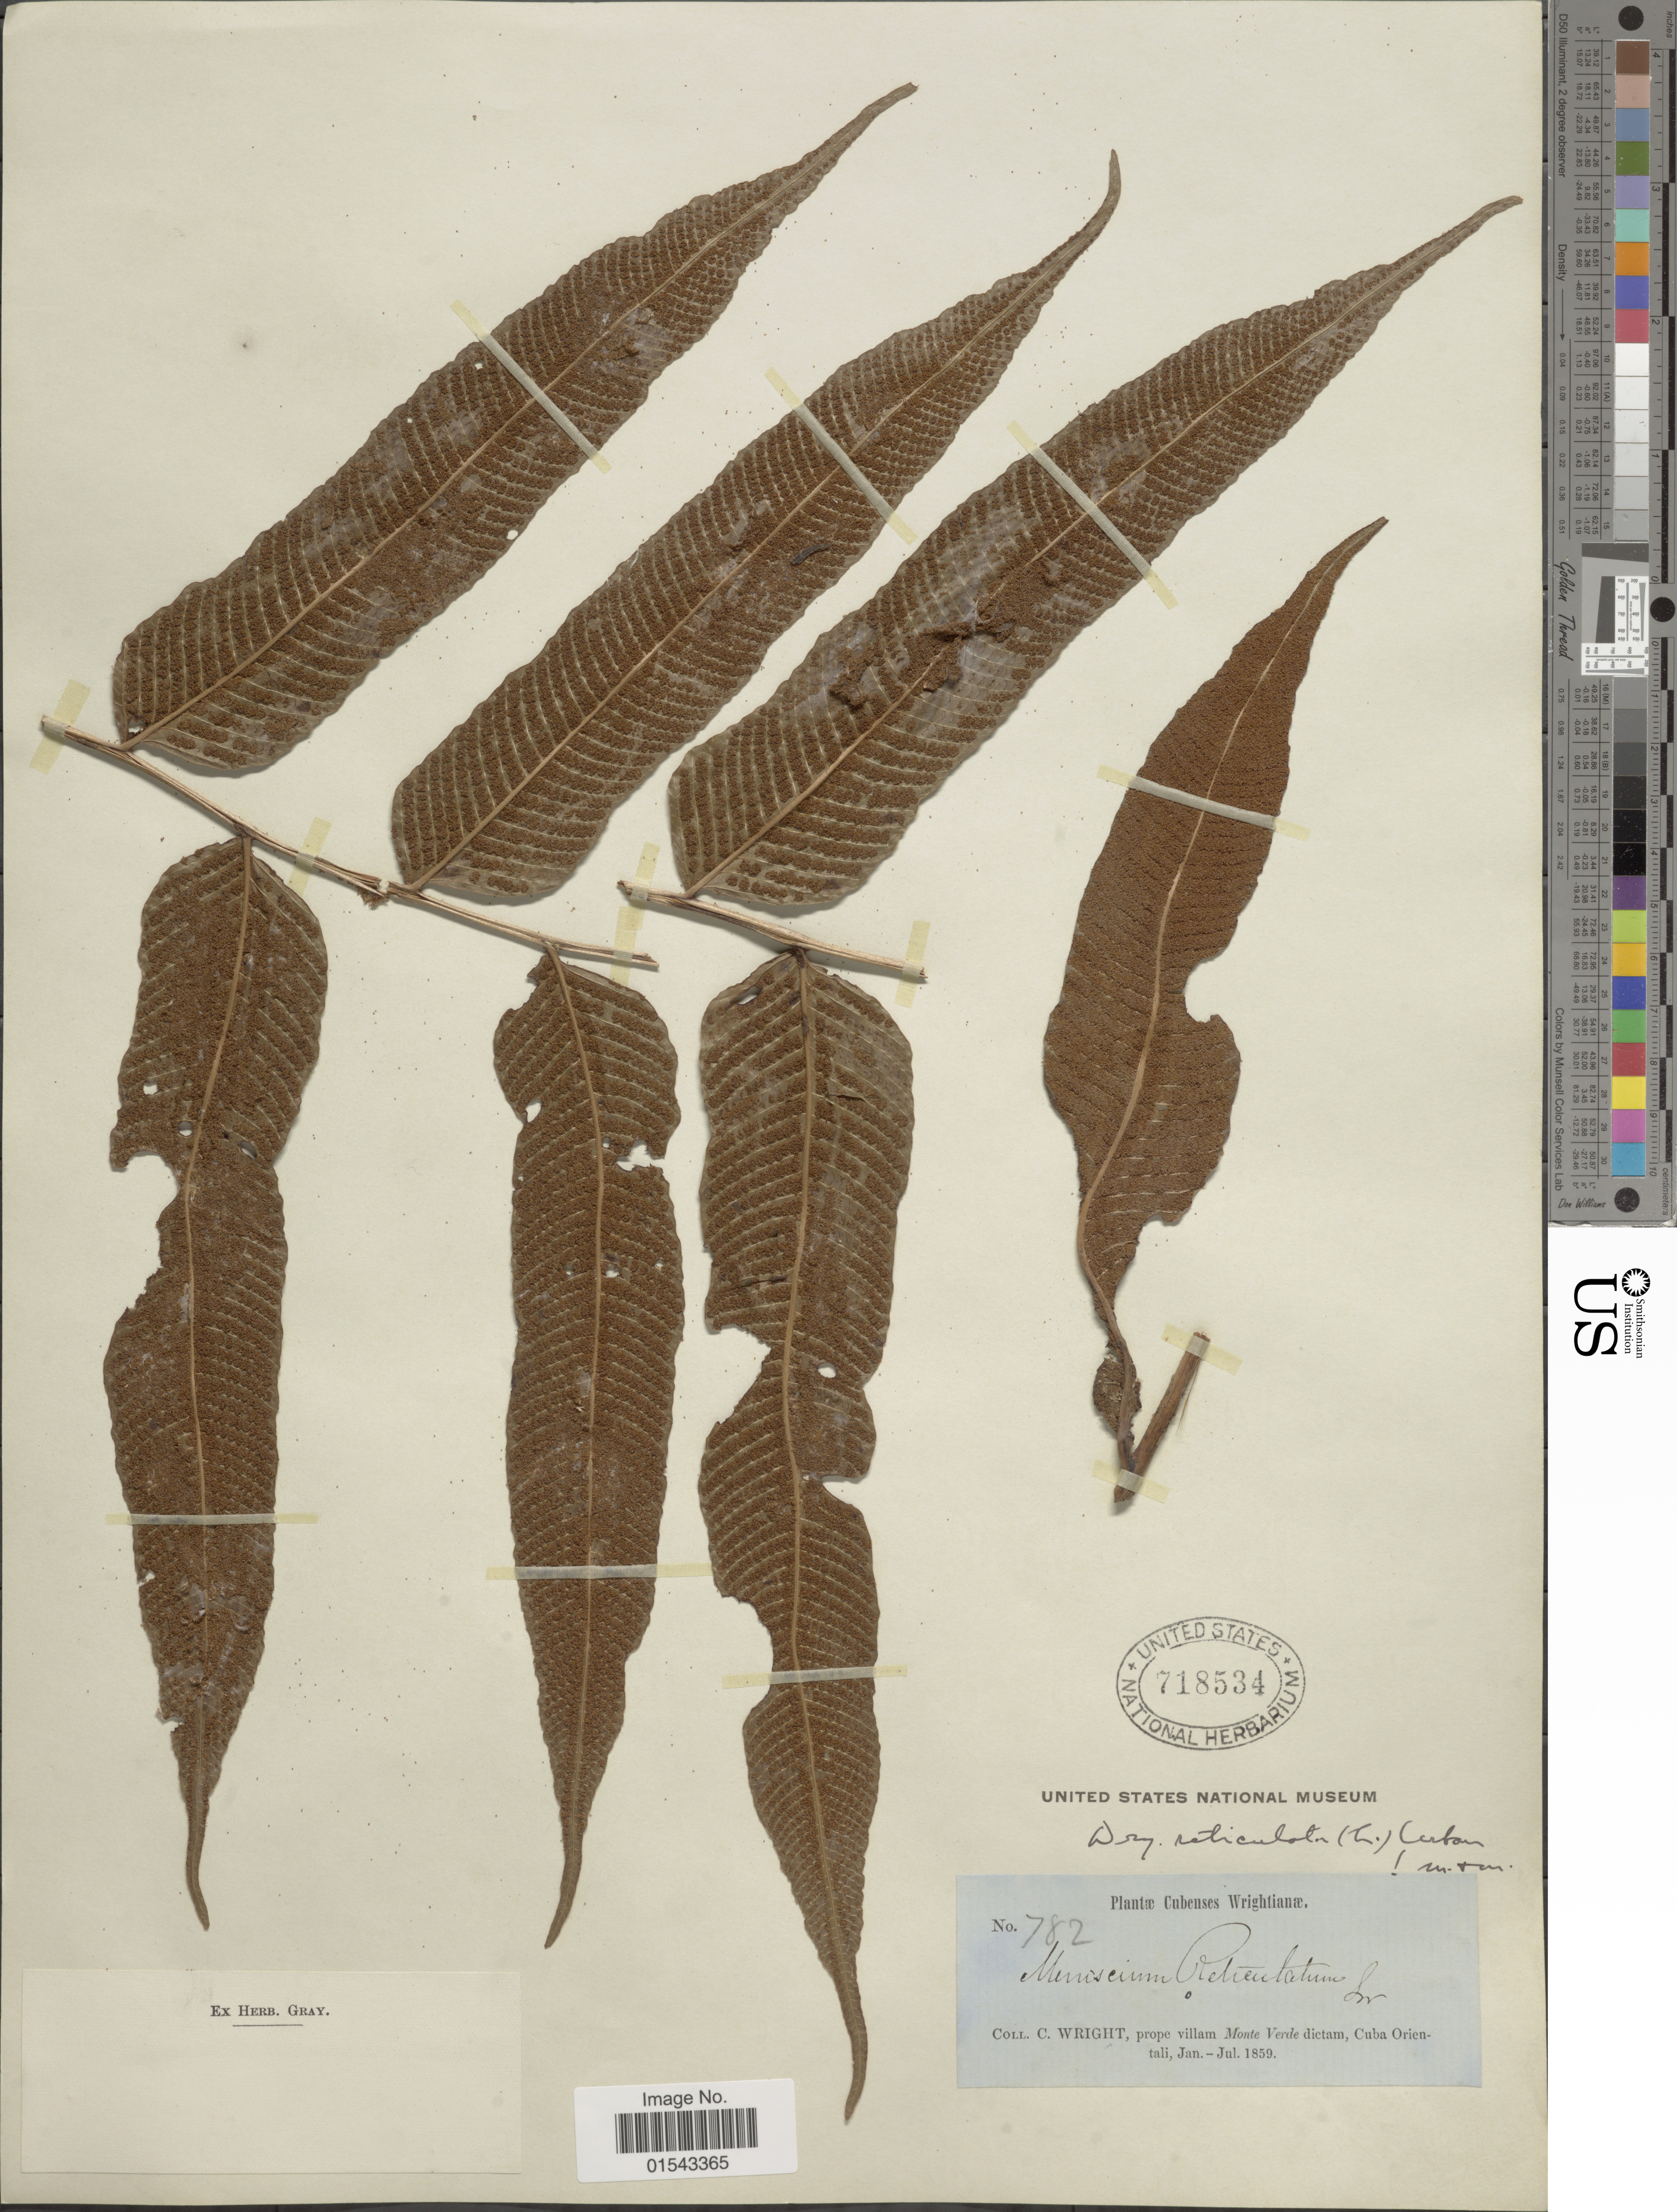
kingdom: Plantae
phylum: Tracheophyta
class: Polypodiopsida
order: Polypodiales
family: Thelypteridaceae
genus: Meniscium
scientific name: Meniscium reticulatum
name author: (L.) Sw.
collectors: C. Wright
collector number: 782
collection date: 1859-01/1859-07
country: Cuba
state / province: Oriente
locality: Prope villam Monte Verde dictam, Cuba Orientali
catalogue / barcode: US 718534